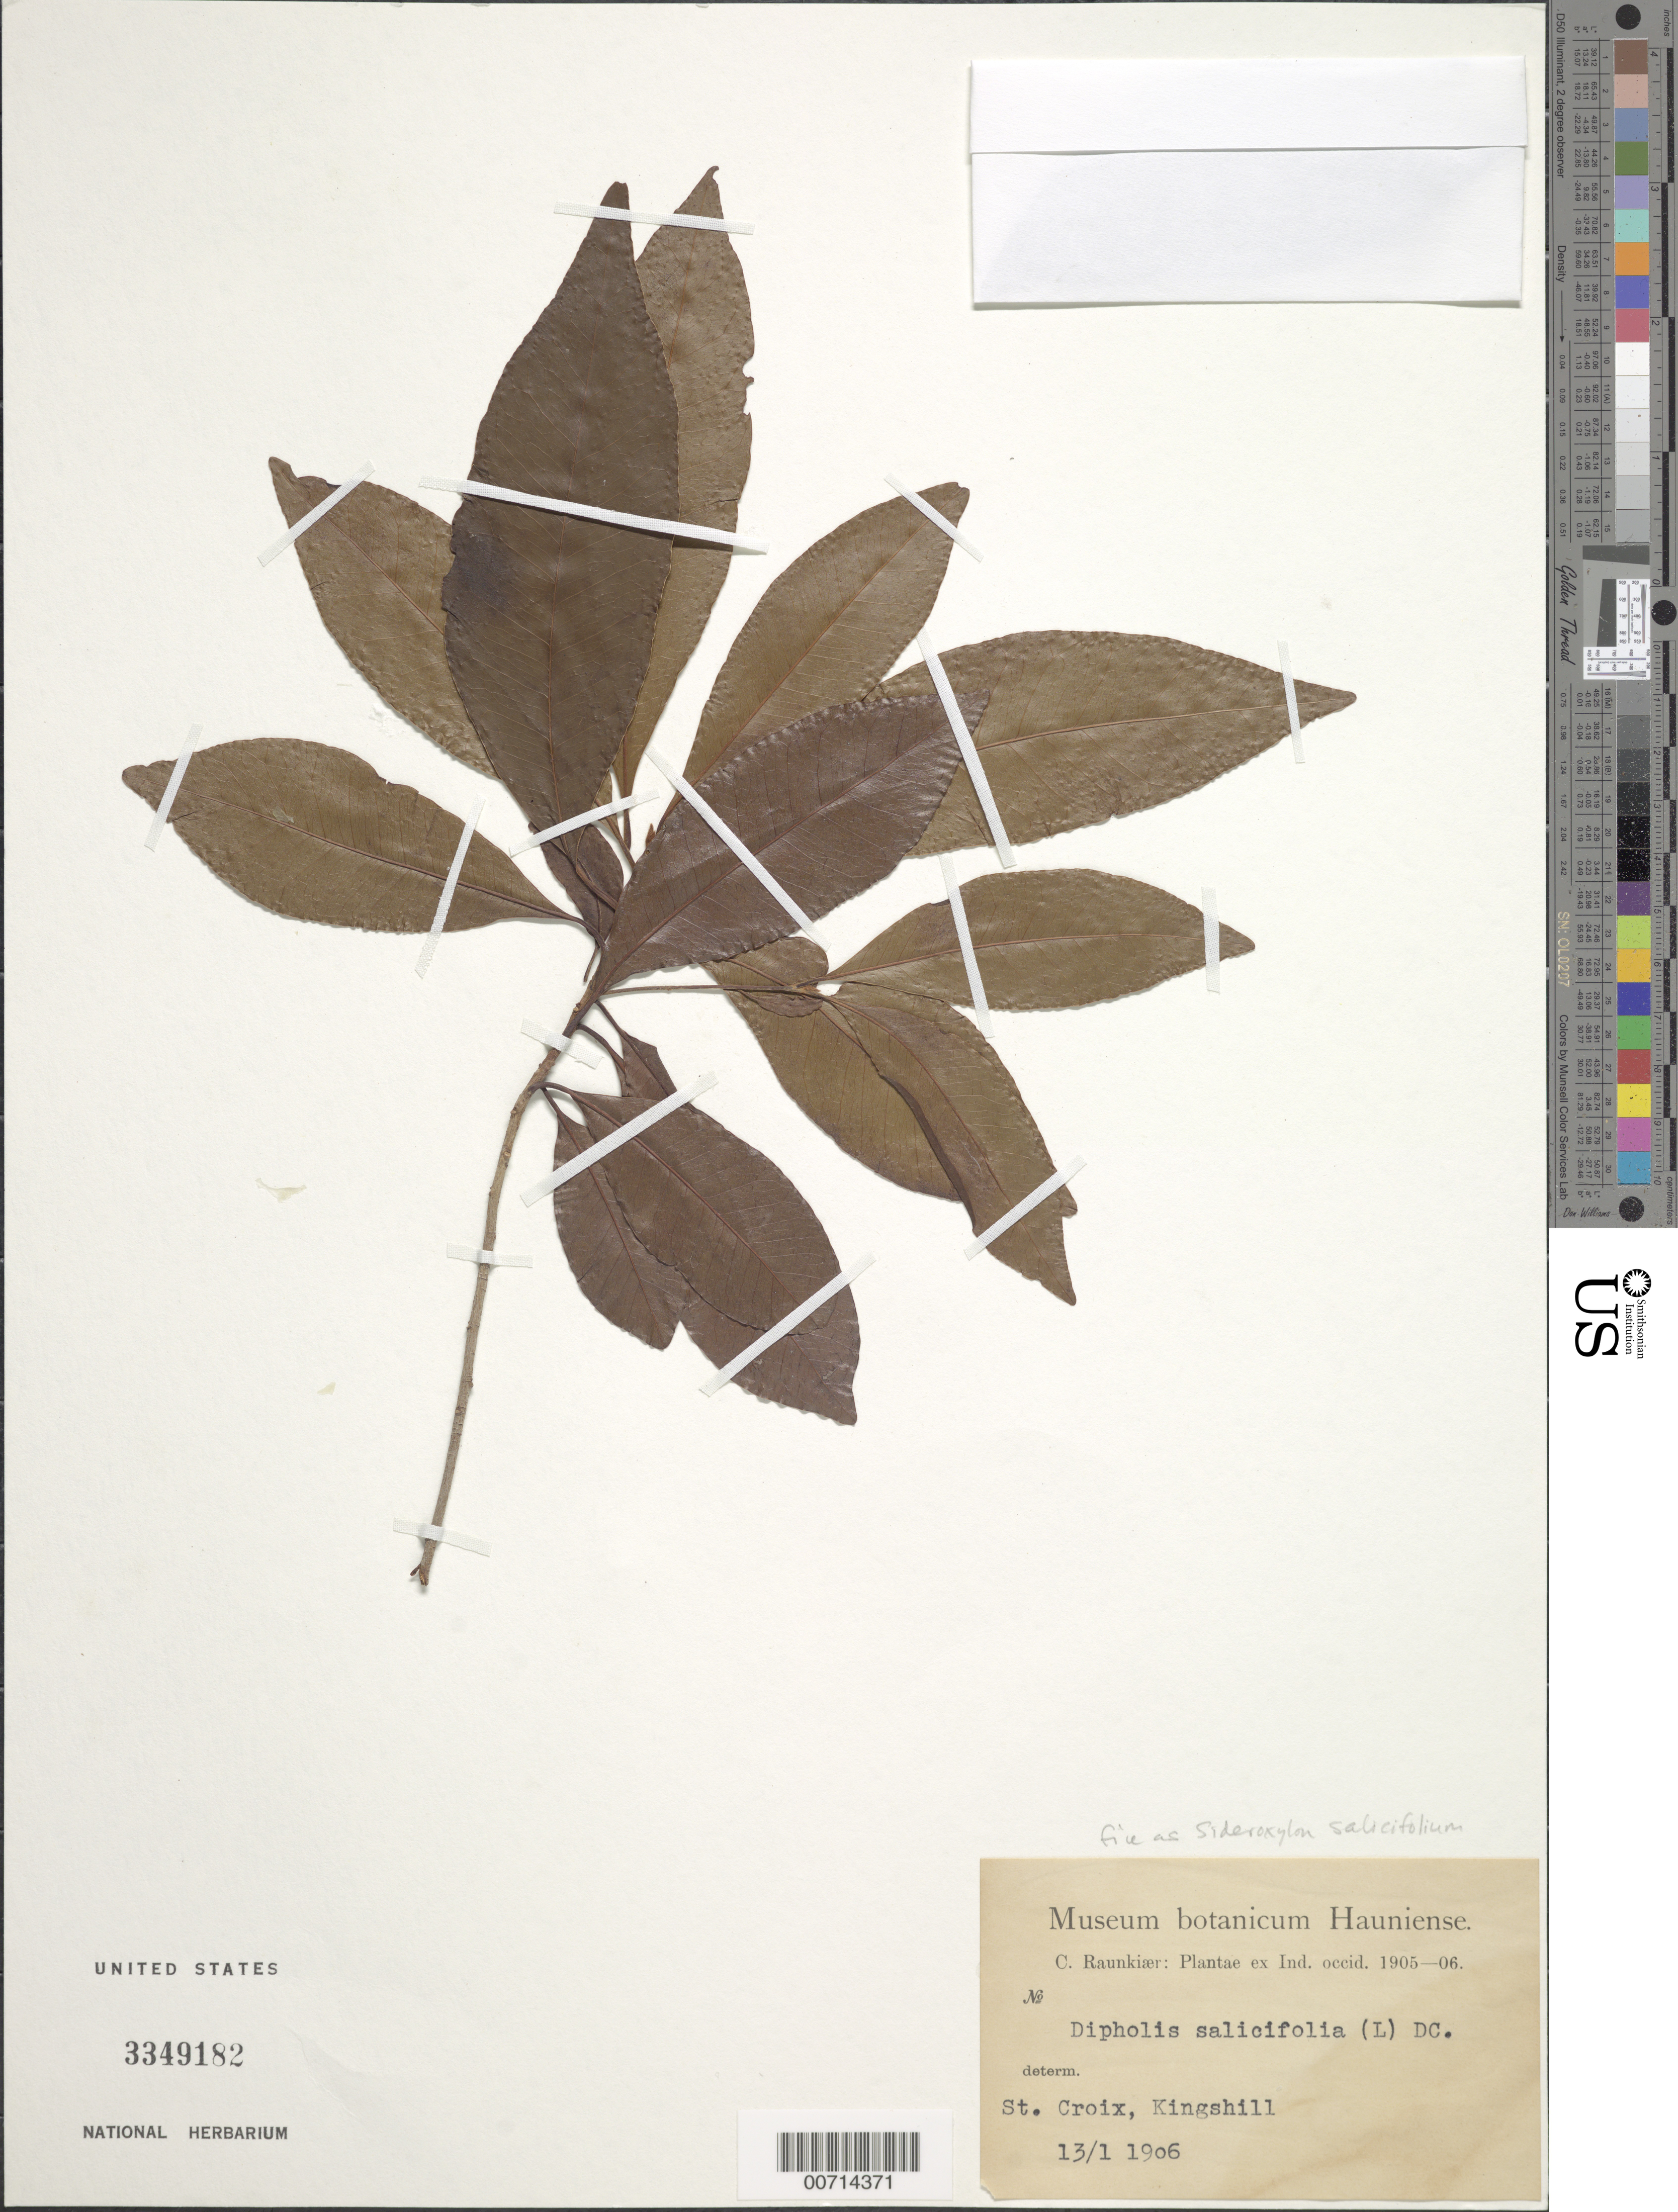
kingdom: Plantae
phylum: Tracheophyta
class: Magnoliopsida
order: Ericales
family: Sapotaceae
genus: Sideroxylon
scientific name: Sideroxylon salicifolium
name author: (L.) Lam.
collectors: C. Raunkiær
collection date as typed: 13 Jan 1906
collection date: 1906-01-13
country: U.S. Virgin Islands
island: St. Croix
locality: Kingshill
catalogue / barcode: US 3349182